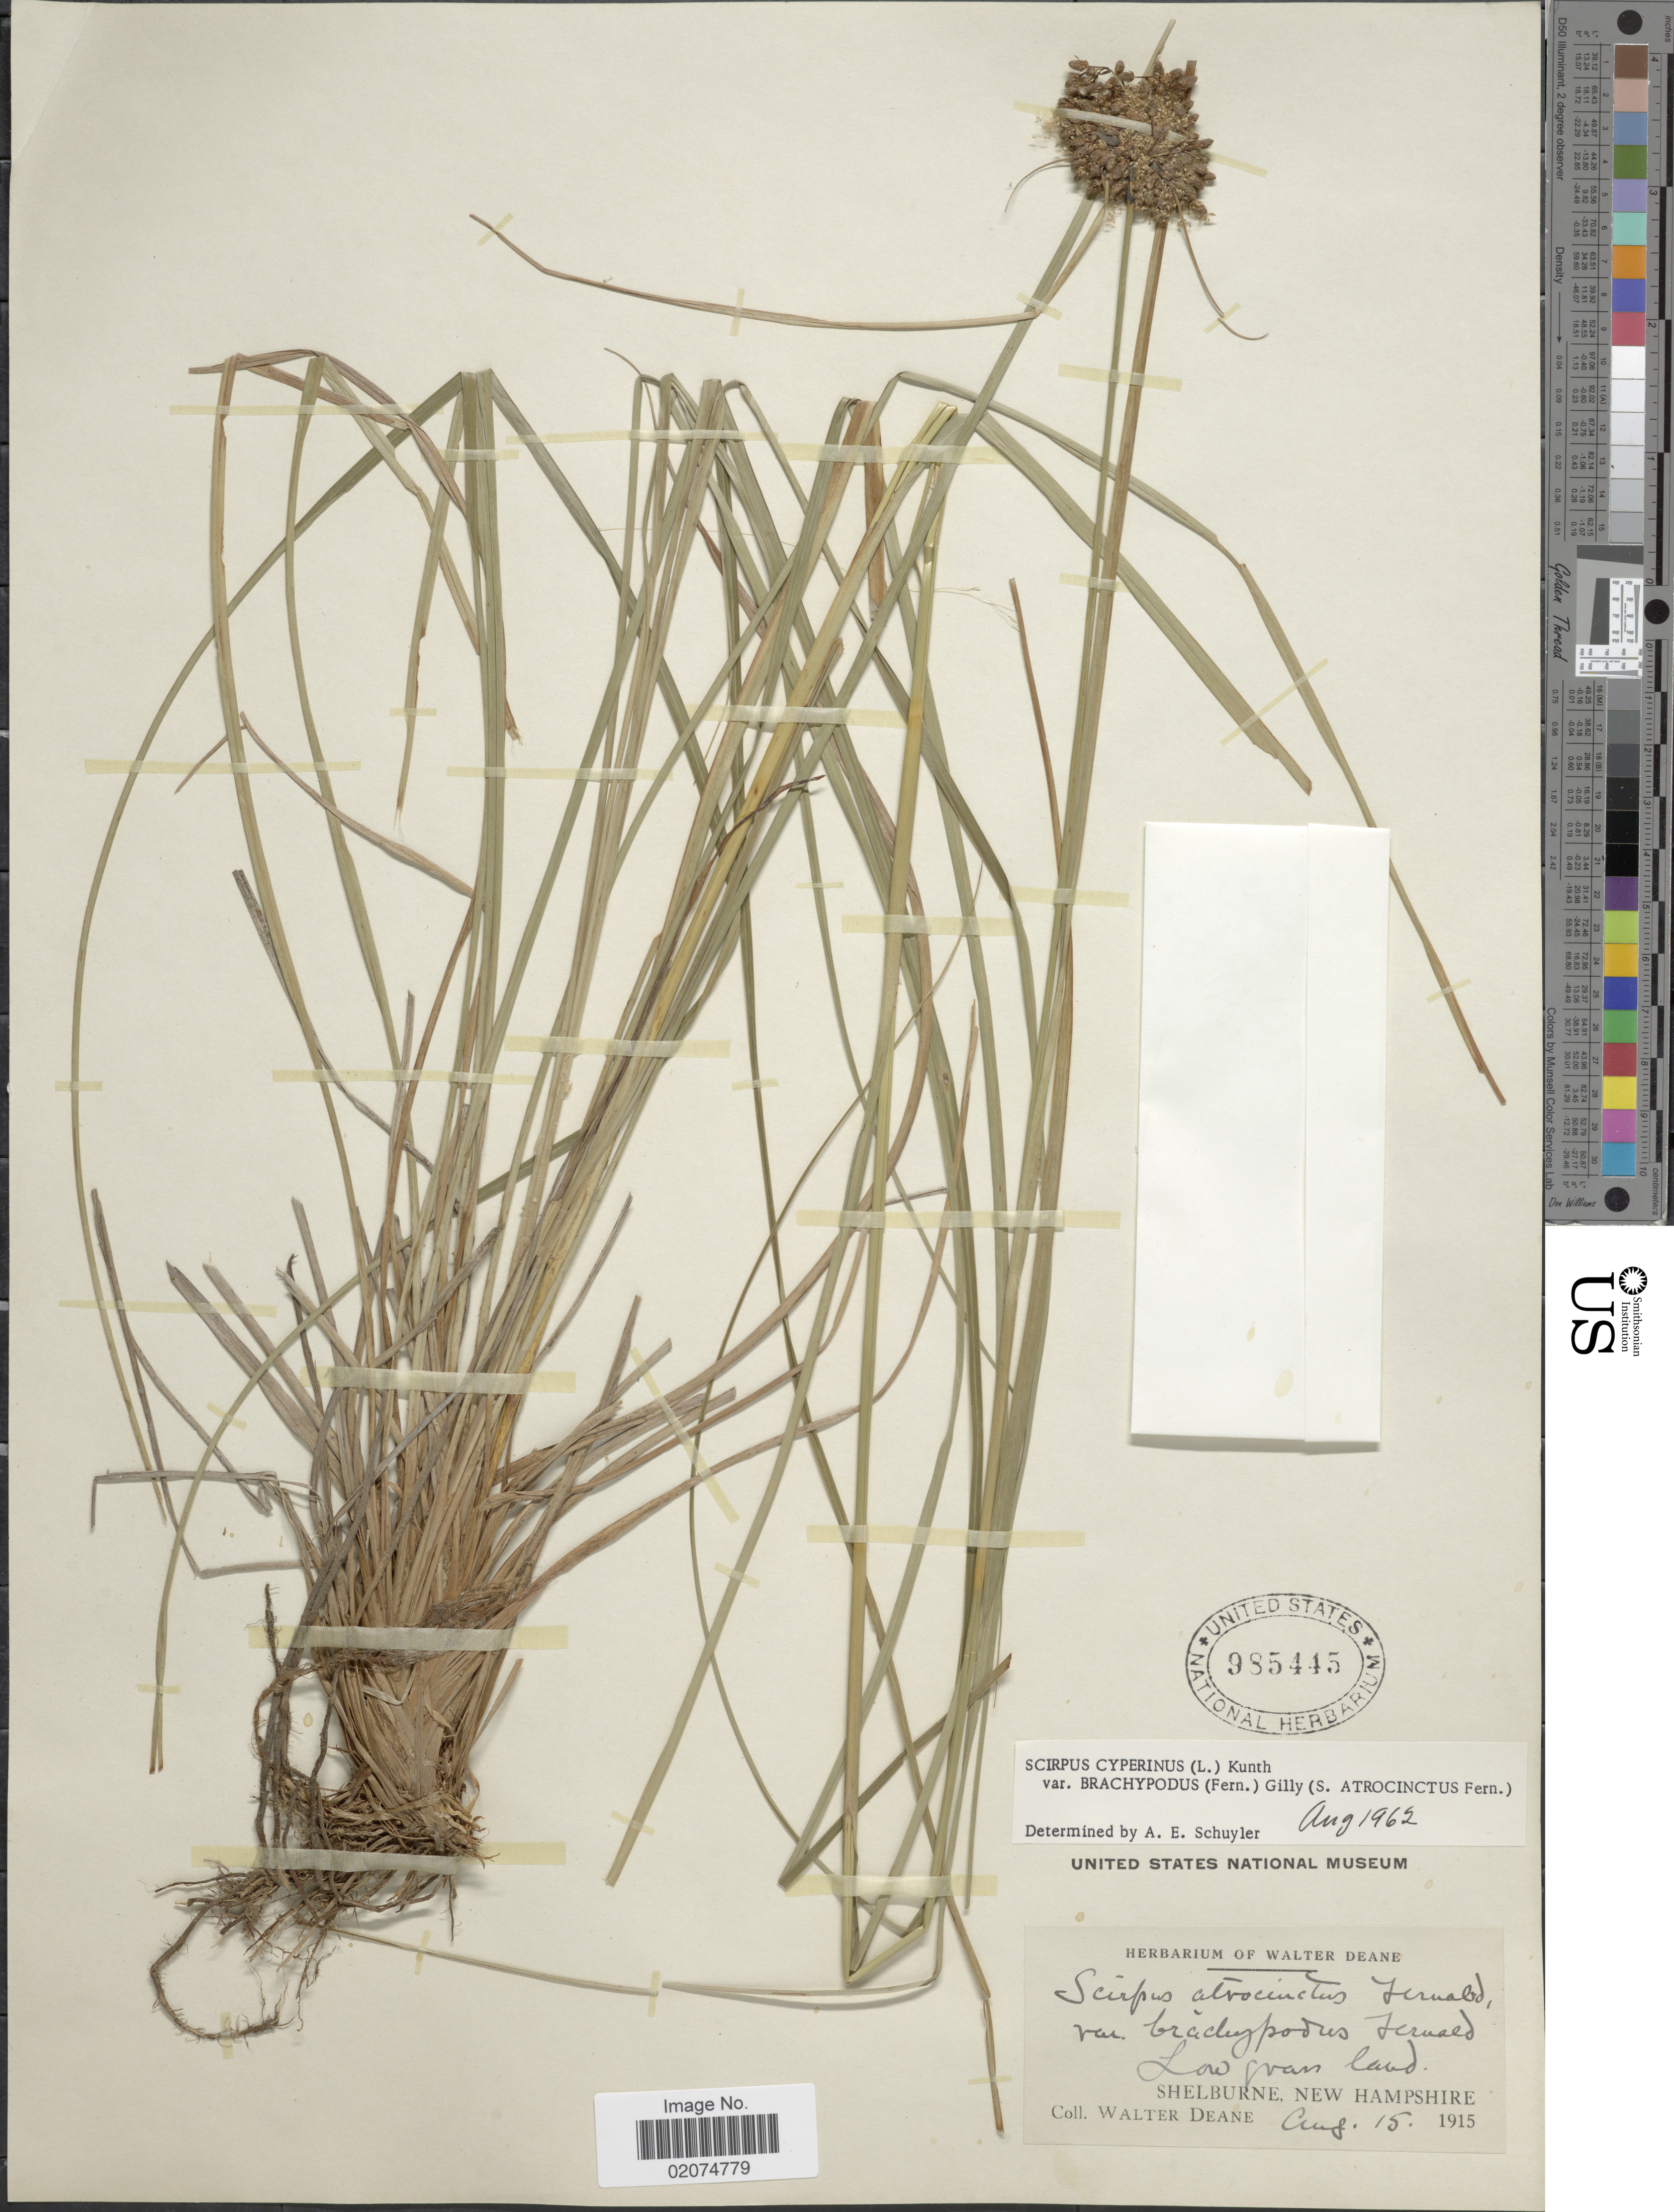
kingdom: Plantae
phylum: Tracheophyta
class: Liliopsida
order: Poales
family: Cyperaceae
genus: Scirpus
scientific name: Scirpus atrocinctus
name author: Fernald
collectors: W. Deane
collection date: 1915-08-15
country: United States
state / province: New Hampshire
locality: Shelbrune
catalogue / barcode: US 985445